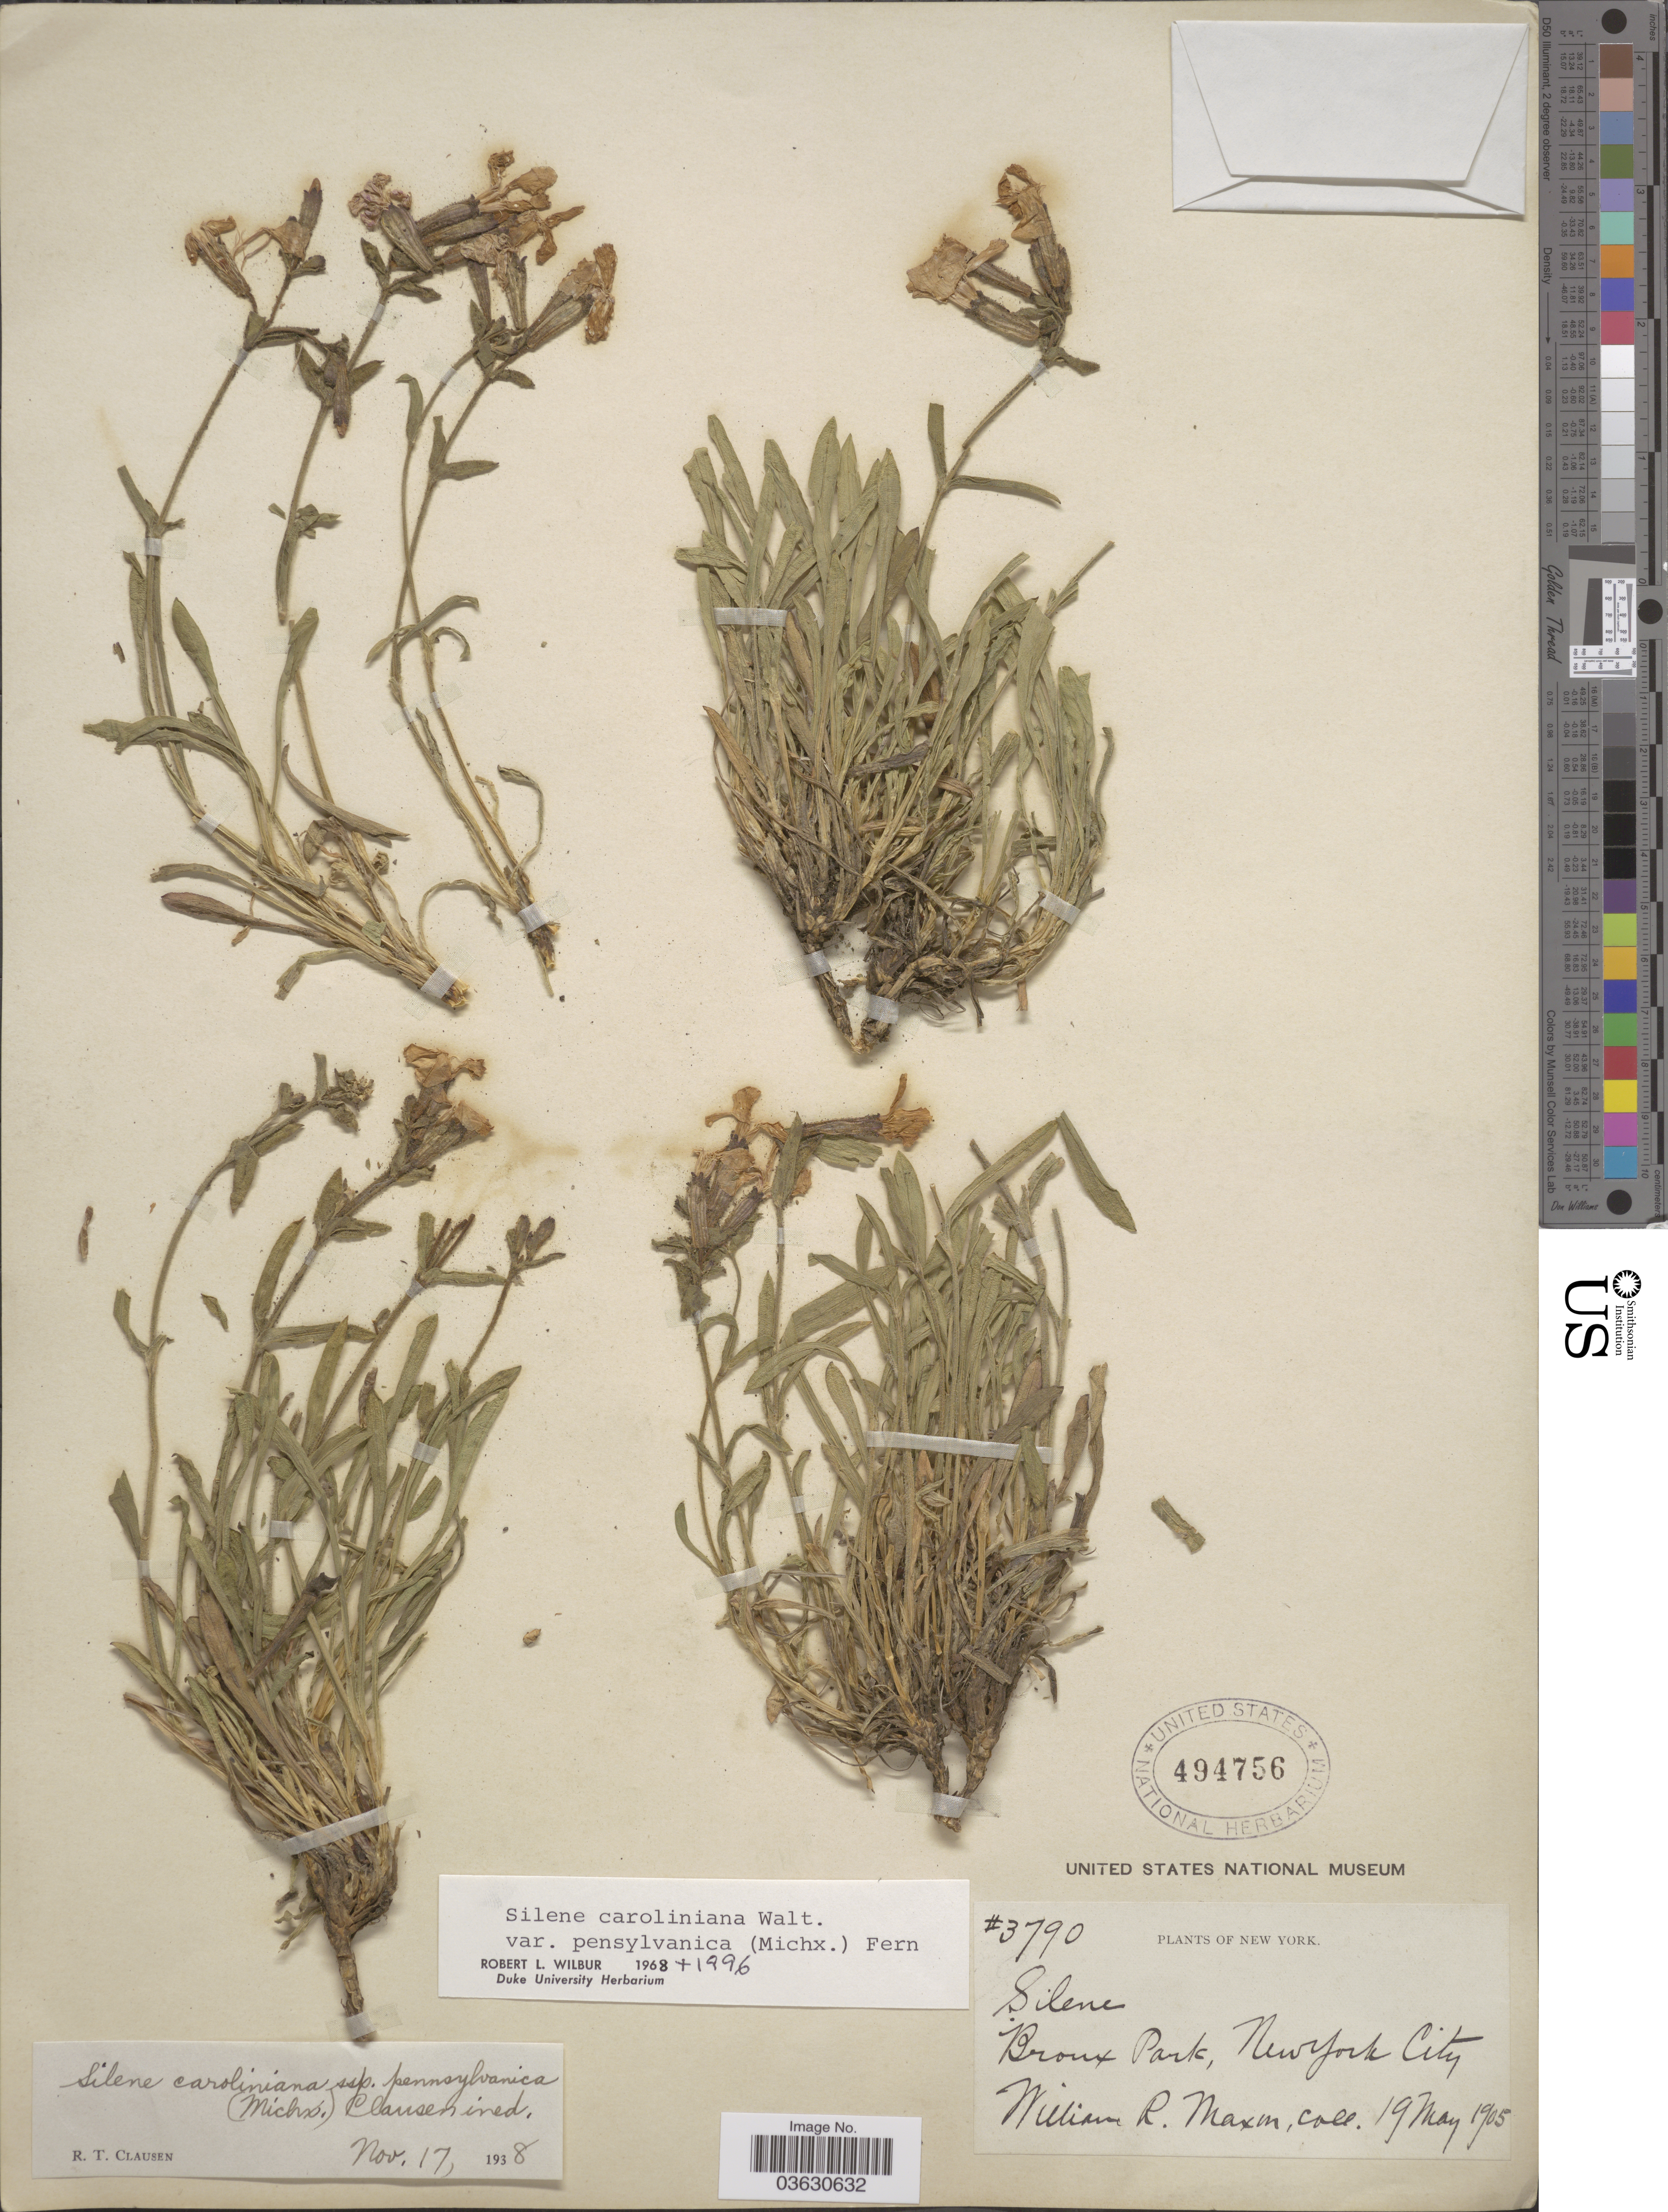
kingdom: Plantae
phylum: Tracheophyta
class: Magnoliopsida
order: Caryophyllales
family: Caryophyllaceae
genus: Silene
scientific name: Silene caroliniana var. pensylvanica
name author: (Michx.) Fernald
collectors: W. R. Maxon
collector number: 3790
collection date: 1905-05-19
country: United States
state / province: New York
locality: Bronx Park, New York City.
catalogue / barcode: US 494756